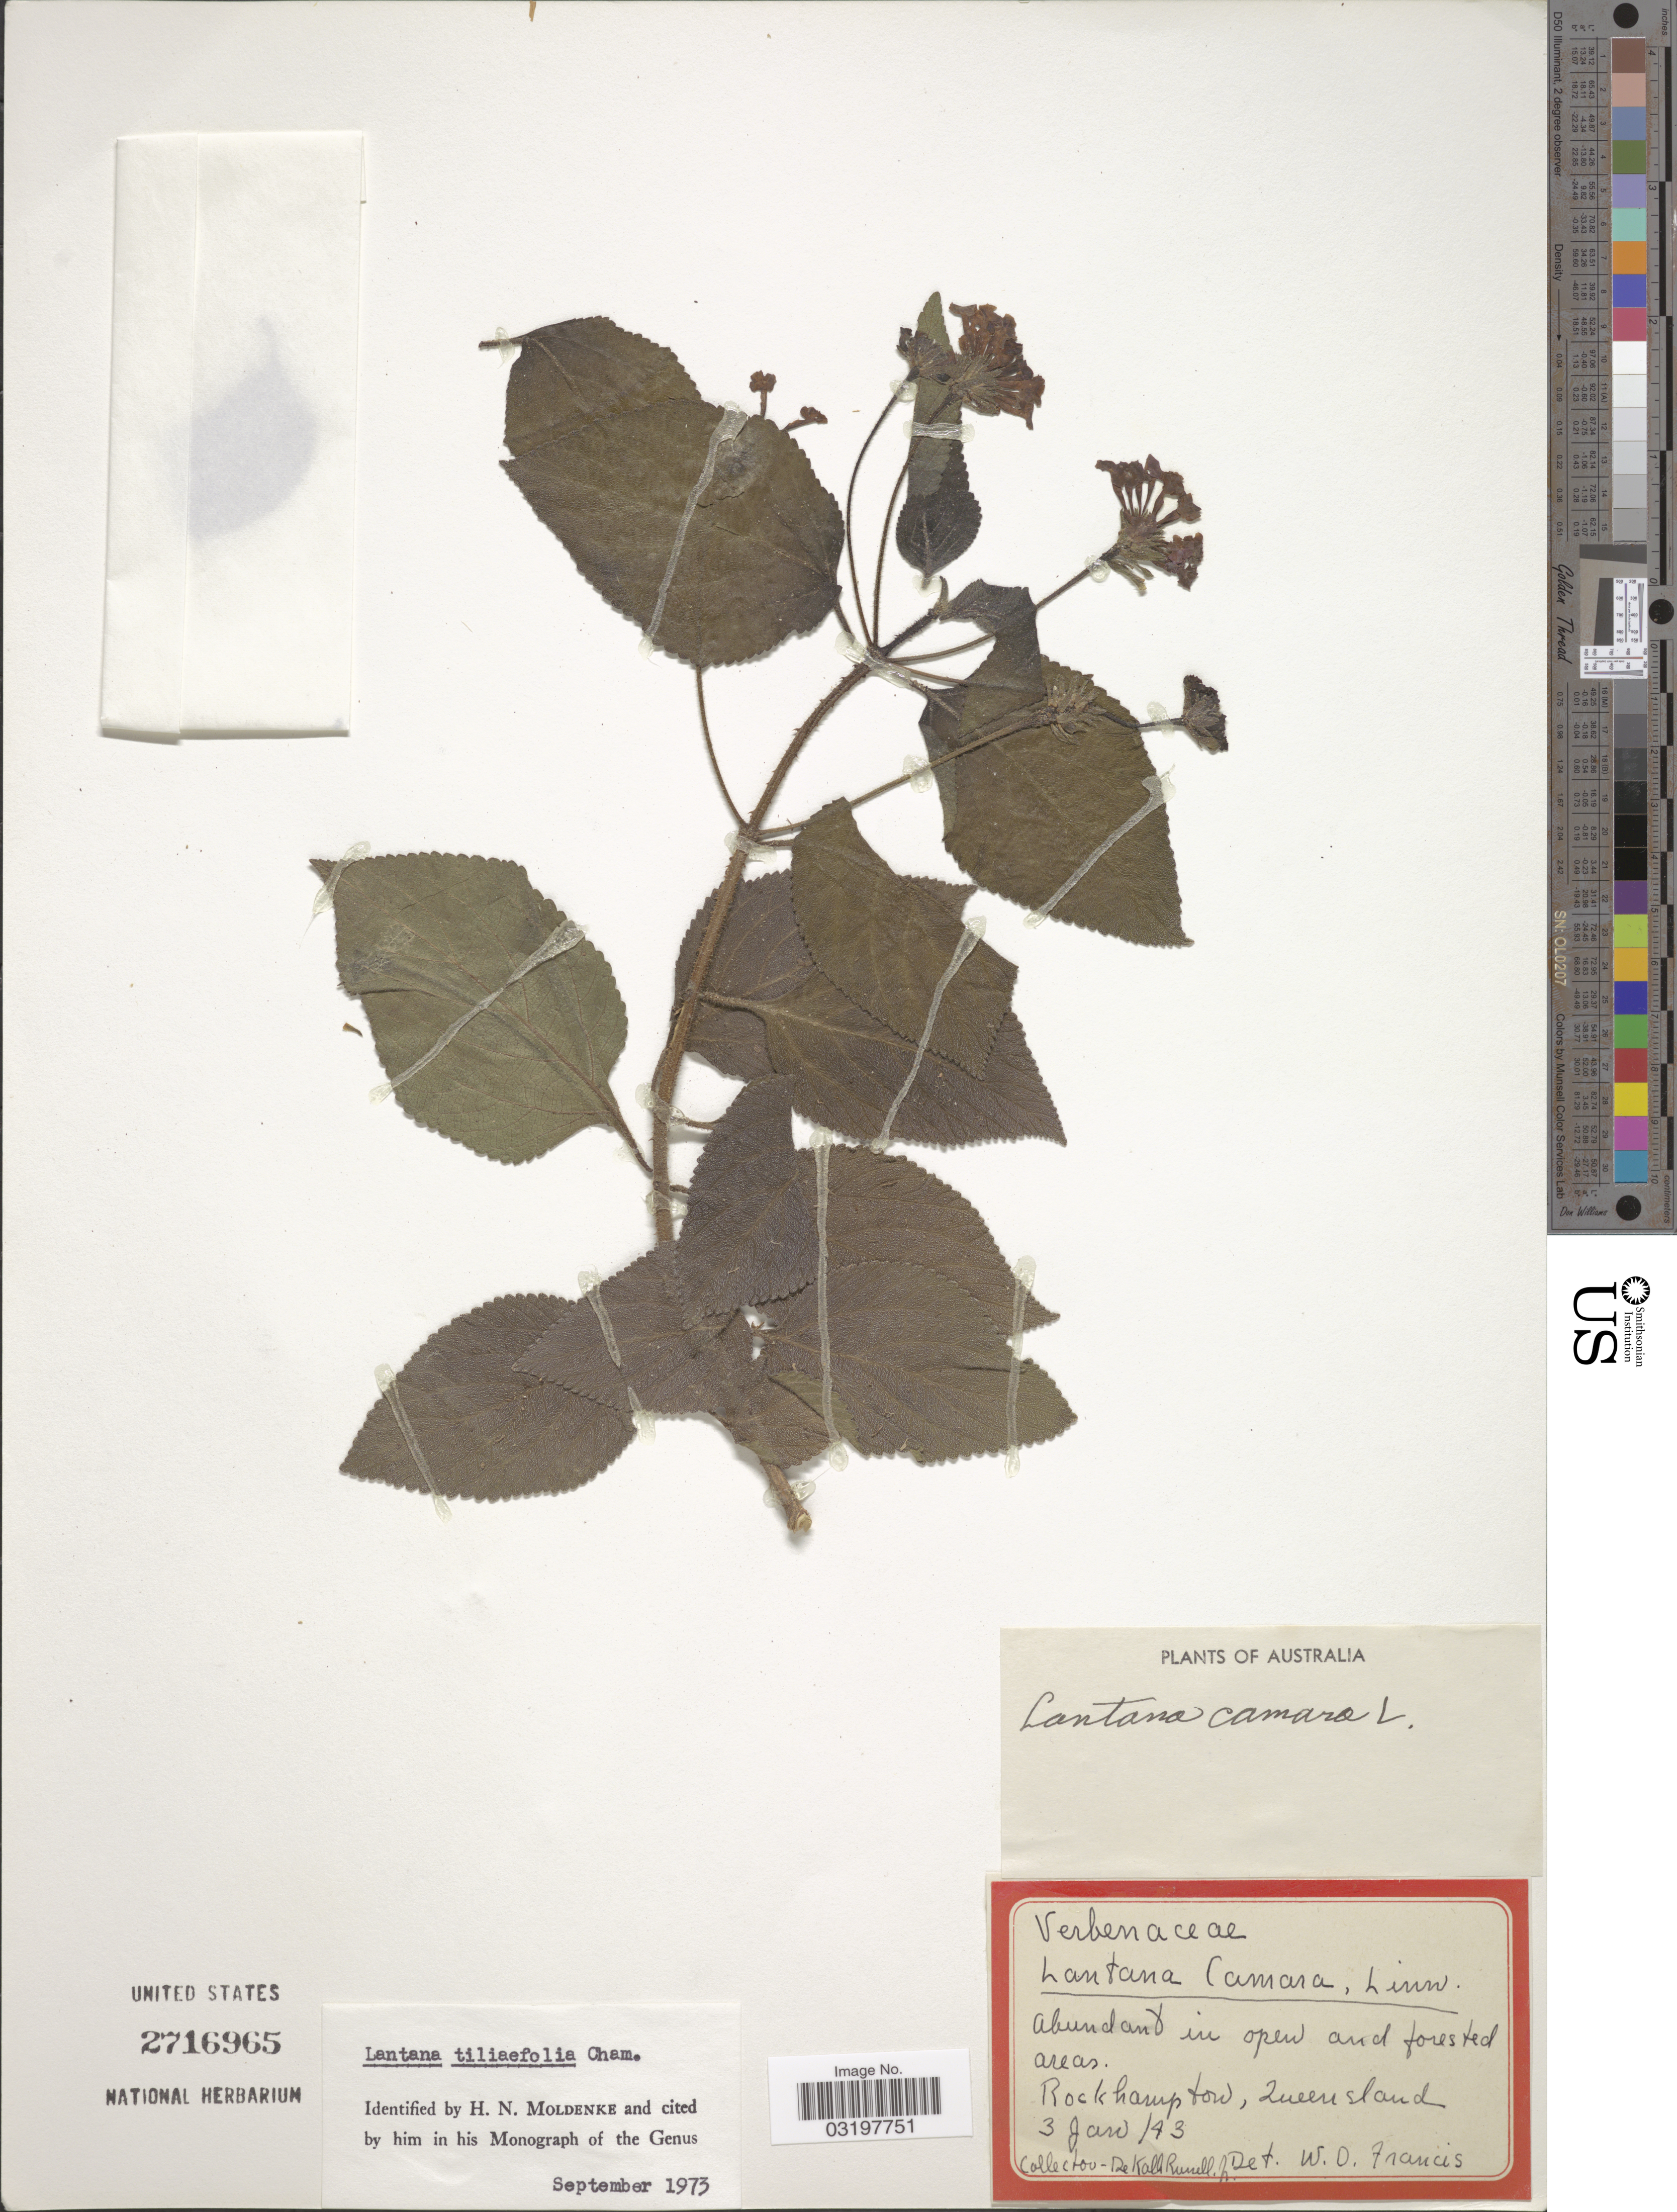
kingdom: Plantae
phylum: Tracheophyta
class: Magnoliopsida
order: Lamiales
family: Verbenaceae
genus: Lantana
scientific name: Lantana tiliifolia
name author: Cham.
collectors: D. K. Russell Jr.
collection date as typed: Transcribed d/m/y: 3/1/43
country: Australia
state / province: Queensland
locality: Rockhampton, Queensland.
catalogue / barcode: US 2716965